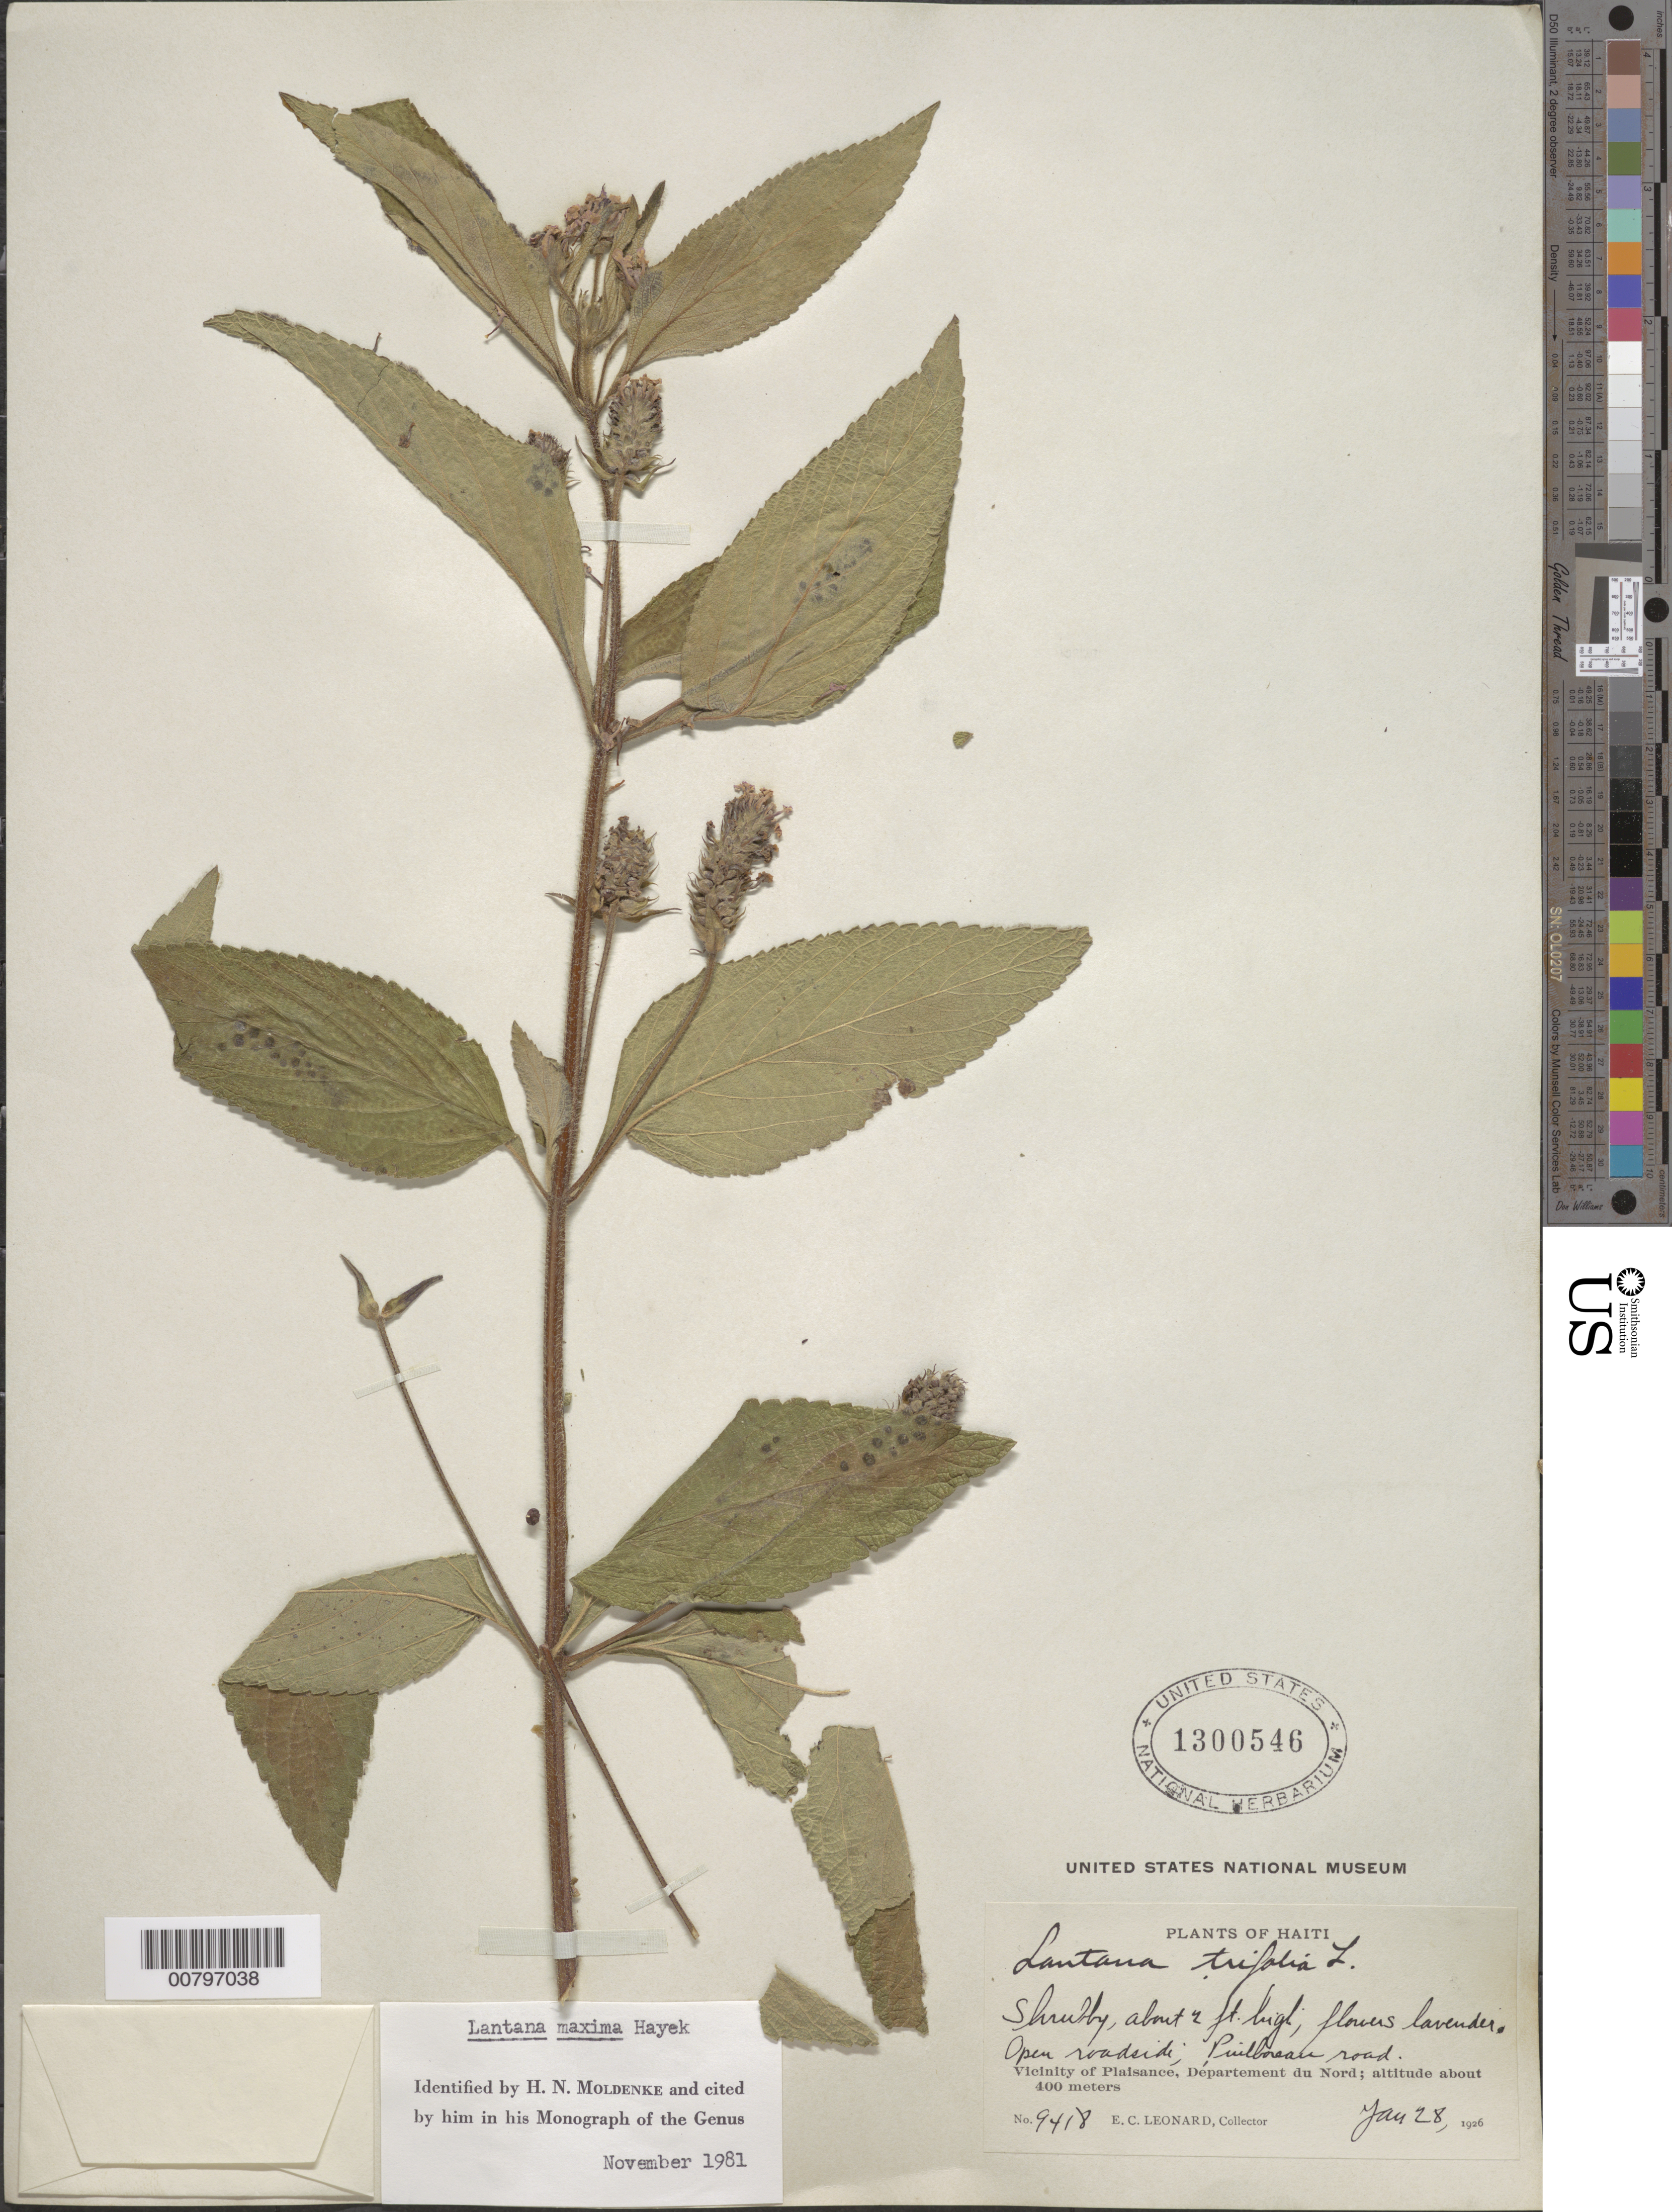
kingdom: Plantae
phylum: Tracheophyta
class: Magnoliopsida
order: Lamiales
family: Verbenaceae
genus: Lantana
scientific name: Lantana trifolia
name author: L.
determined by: Moldenke, H. N.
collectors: E. C. Leonard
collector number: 9418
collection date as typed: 28 Jan 1926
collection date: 1926-01-28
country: Haiti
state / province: Nord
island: Hispaniola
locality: Vicinity of Plaisance, Puilboreau Road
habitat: Open roadside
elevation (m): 400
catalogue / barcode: US 1300546-2